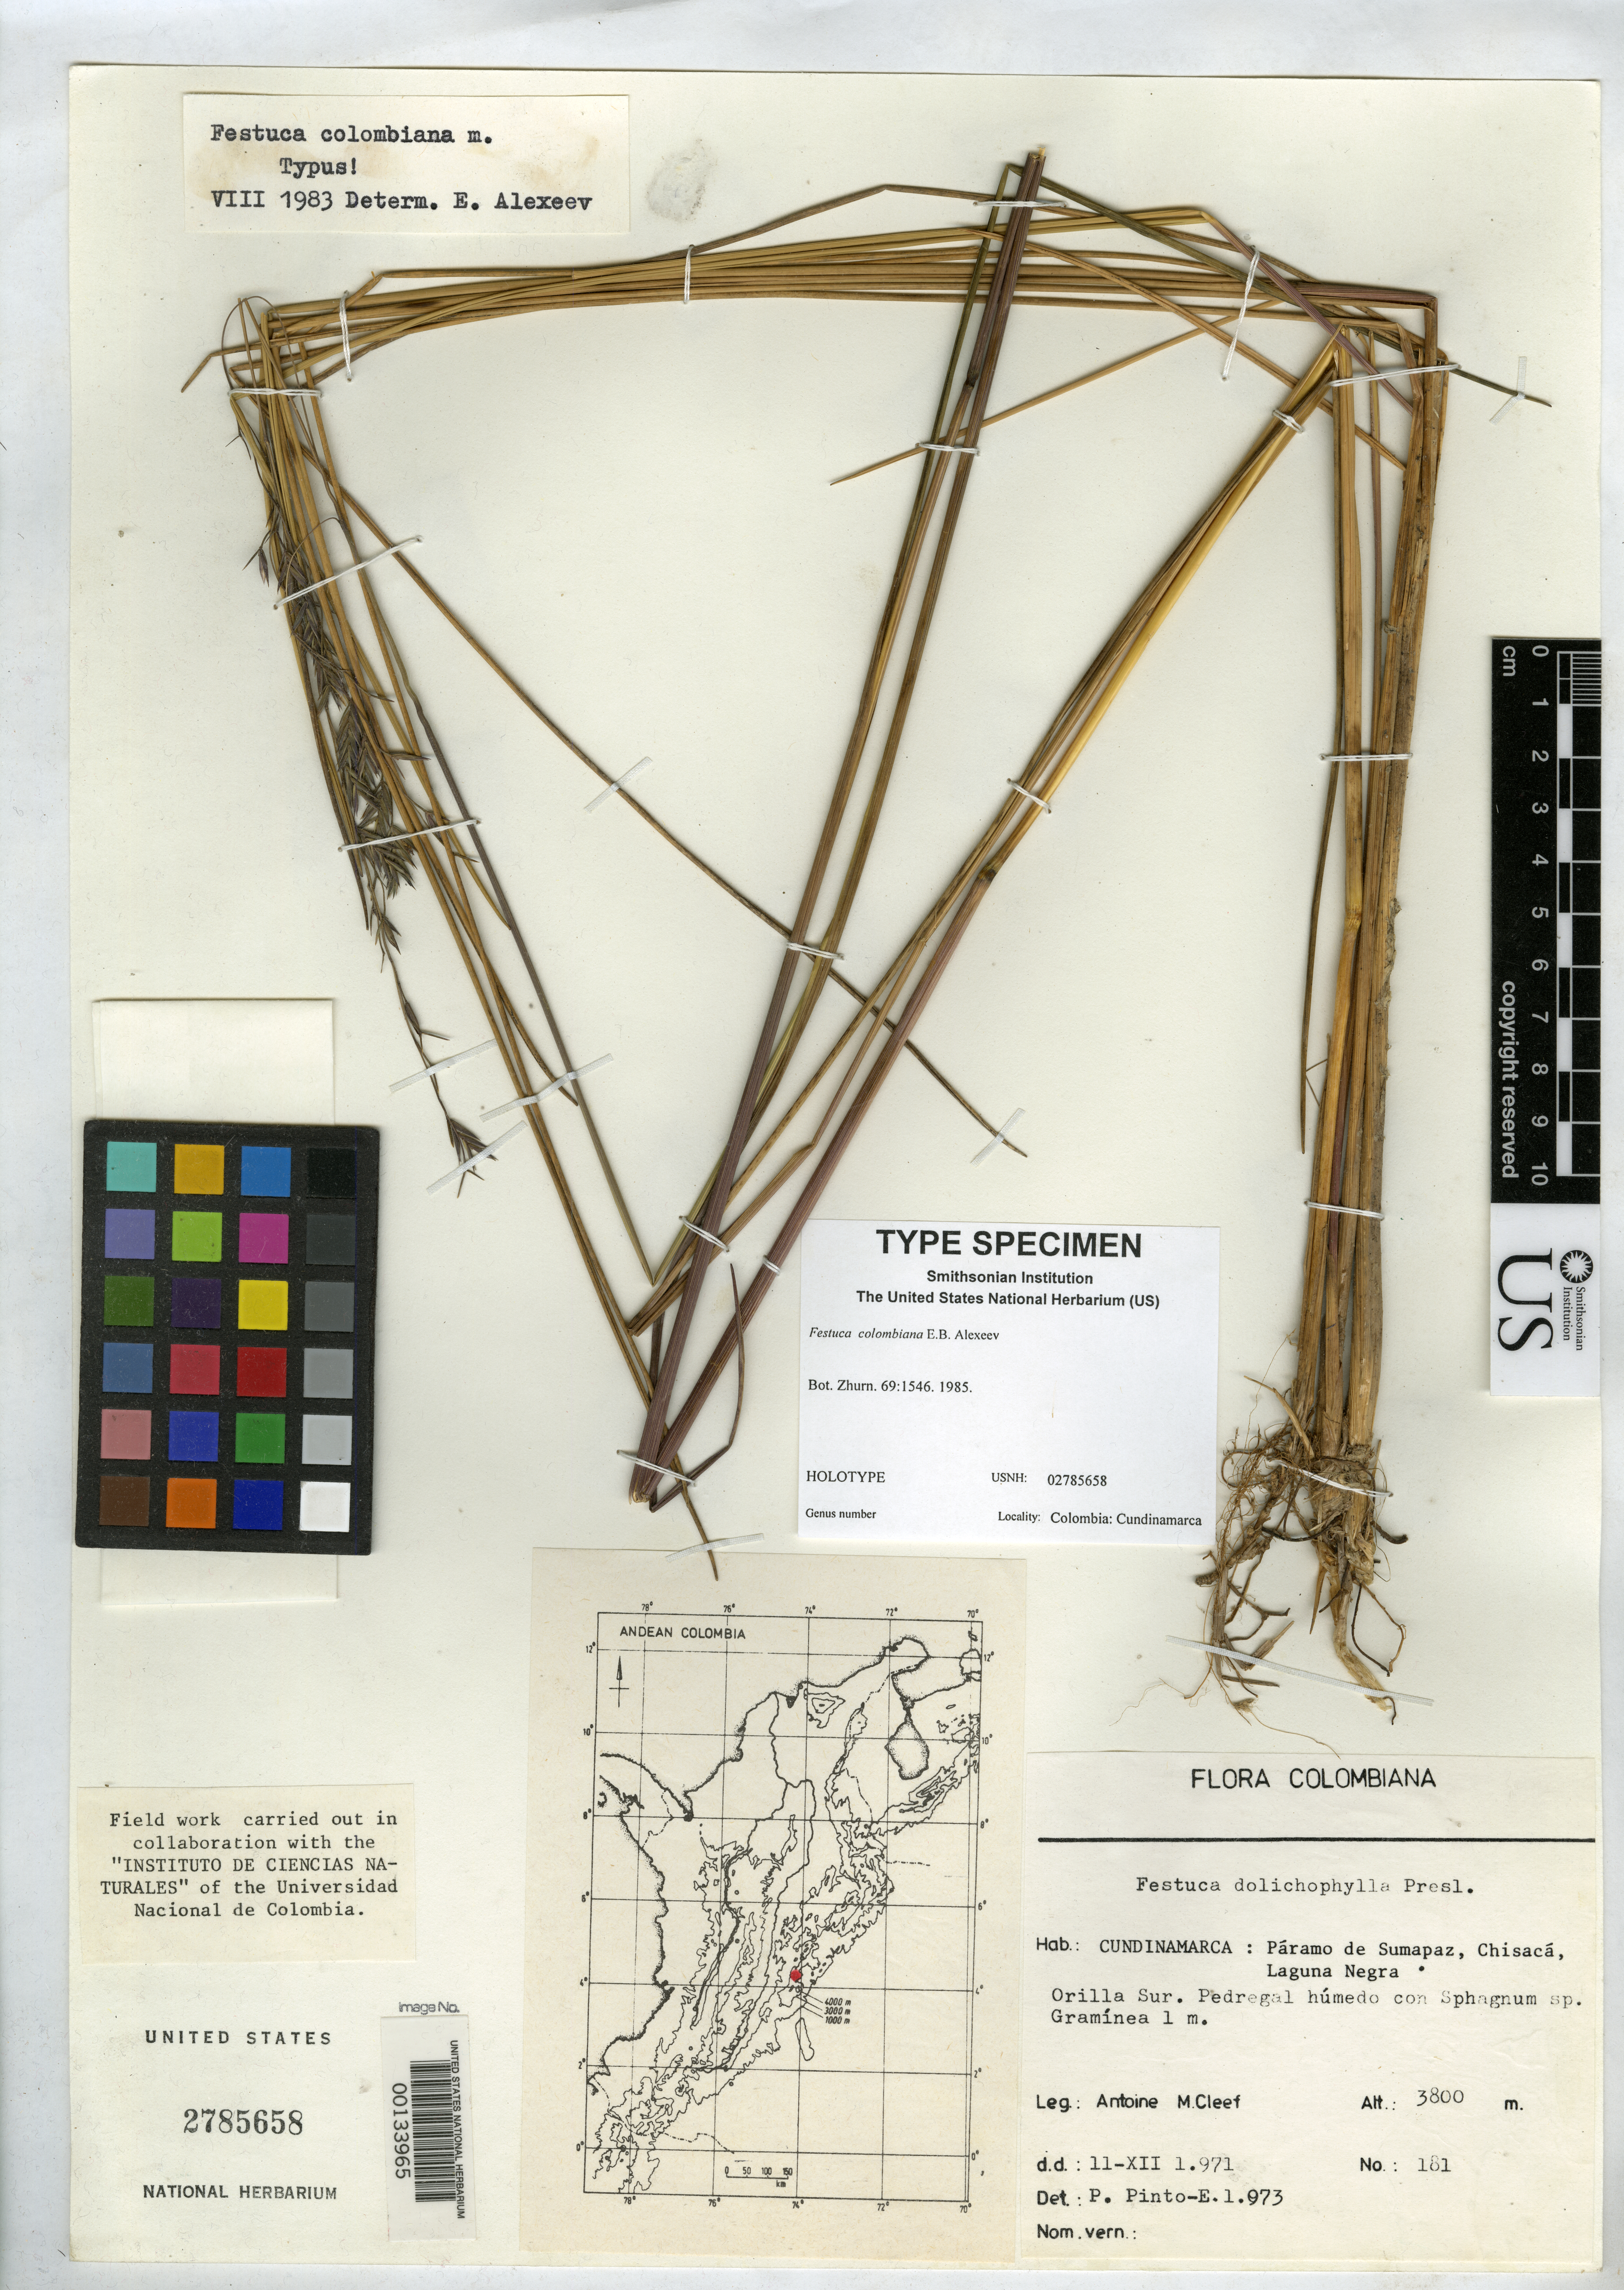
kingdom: Plantae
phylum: Tracheophyta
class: Liliopsida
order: Poales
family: Poaceae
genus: Festuca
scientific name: Festuca colombiana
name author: E.B. Alexeev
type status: Holotype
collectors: A. M. Cleef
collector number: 181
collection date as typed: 11 Dec 1971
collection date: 1971-12-11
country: Colombia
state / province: Cundinamarca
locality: Paramo de Samapaz, Chisaca, Laguna Negra.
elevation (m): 3800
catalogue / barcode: US 2785658